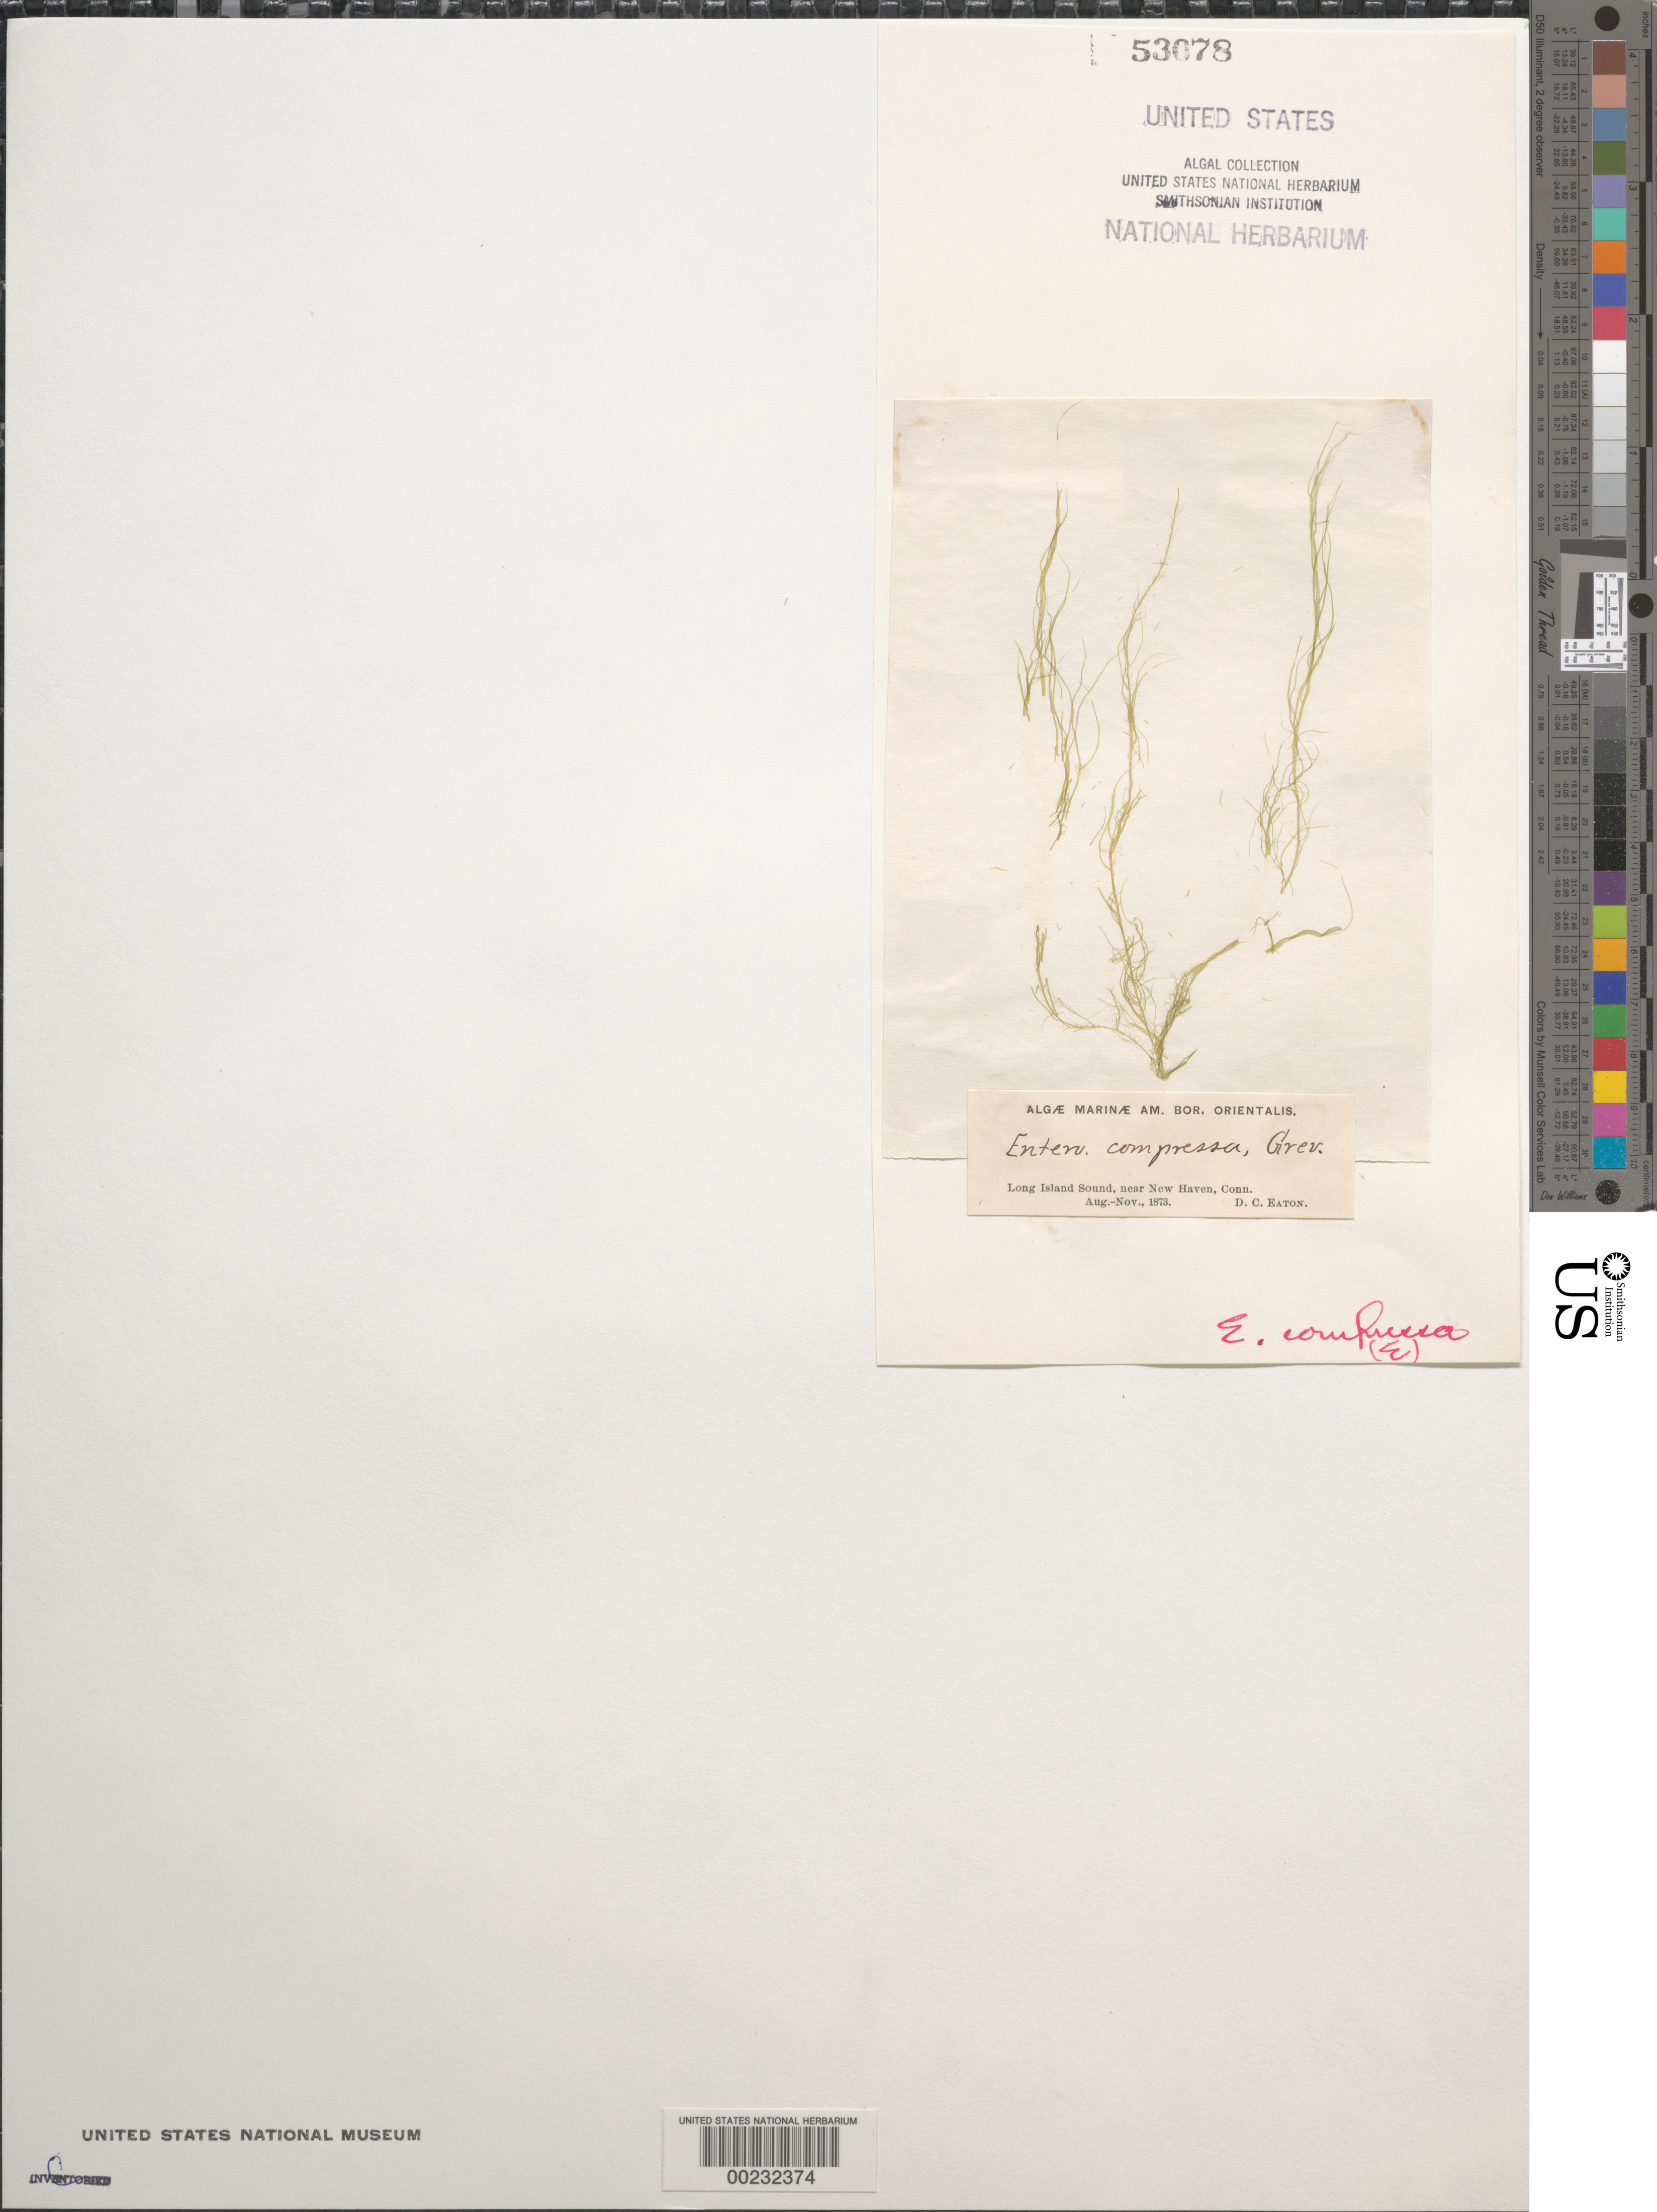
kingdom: Plantae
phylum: Chlorophyta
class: Ulvophyceae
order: Ulvales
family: Ulvaceae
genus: Ulva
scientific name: Ulva compressa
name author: L.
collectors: D. C. Eaton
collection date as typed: Aug 1873 to -- Nov 1873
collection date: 1873-08/1873-11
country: United States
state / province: Connecticut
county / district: New Haven County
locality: Long Island Sound, near New Haven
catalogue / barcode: US 53078